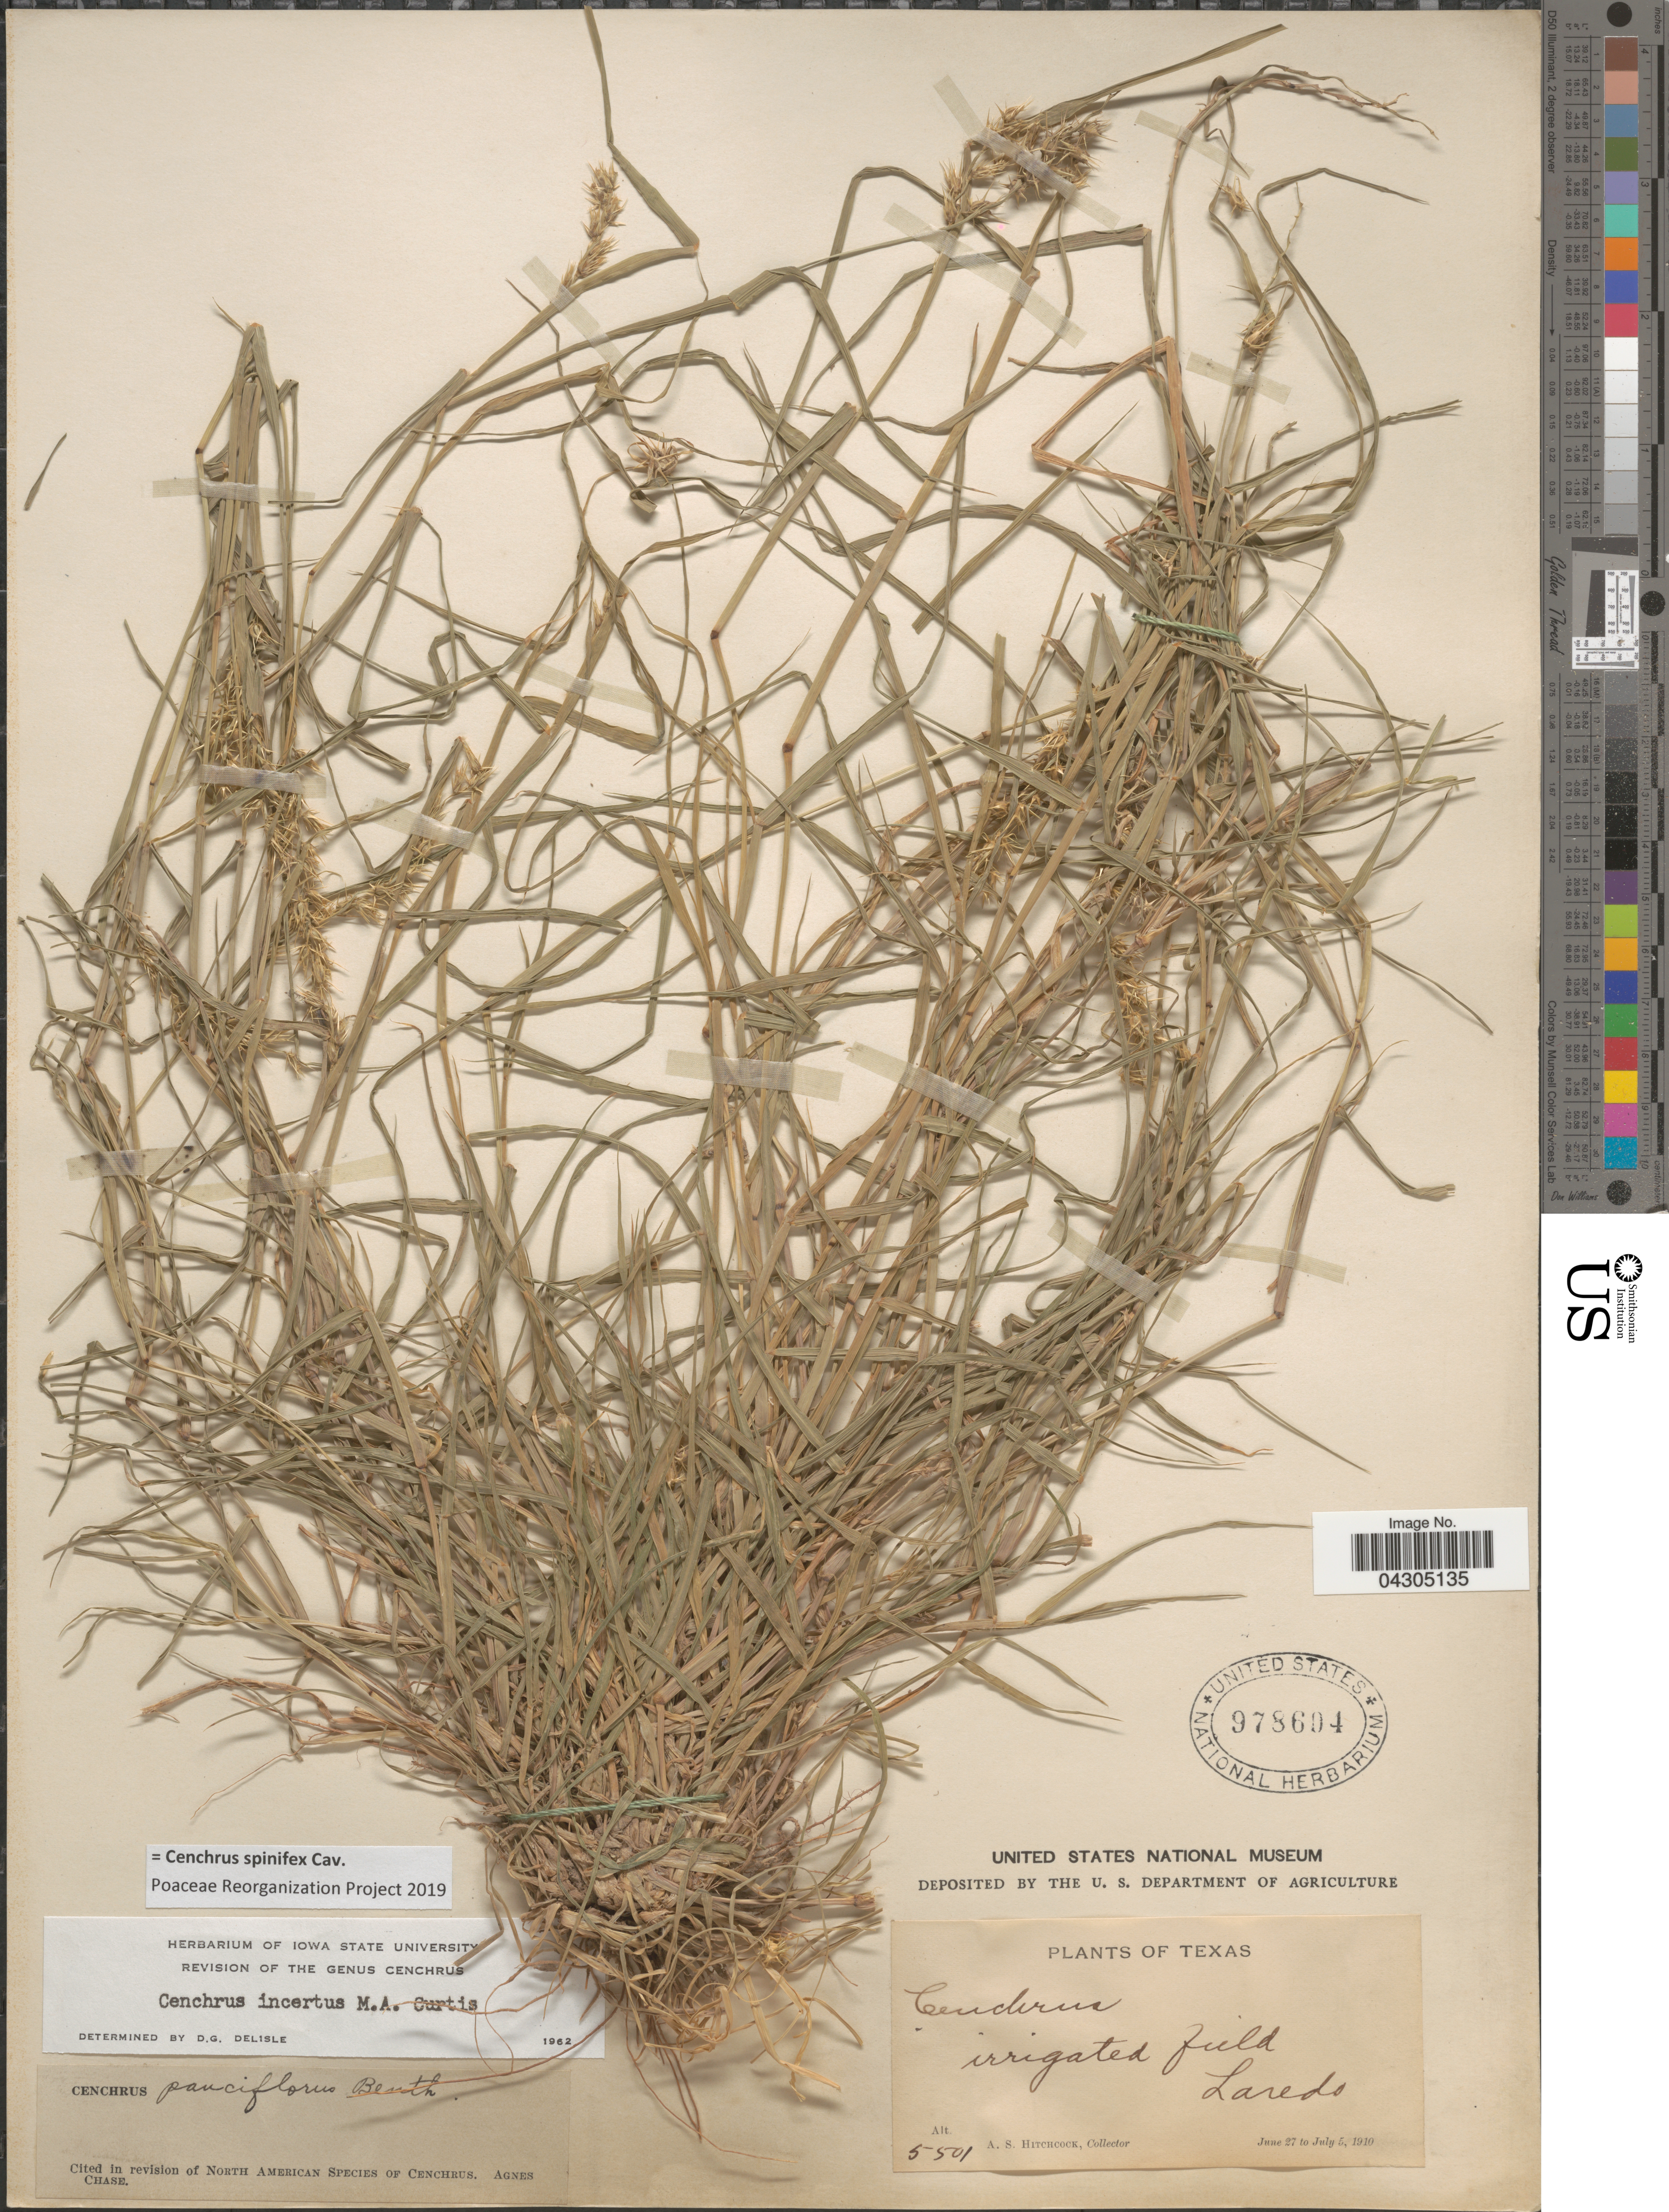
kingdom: Plantae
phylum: Tracheophyta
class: Liliopsida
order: Poales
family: Poaceae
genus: Cenchrus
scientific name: Cenchrus spinifex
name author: Cav.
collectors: A. S. Hitchcock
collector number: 5501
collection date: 1910-06-27/1910-07-05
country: United States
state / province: Texas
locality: Irrigated field. Laredo.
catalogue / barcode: US 978604